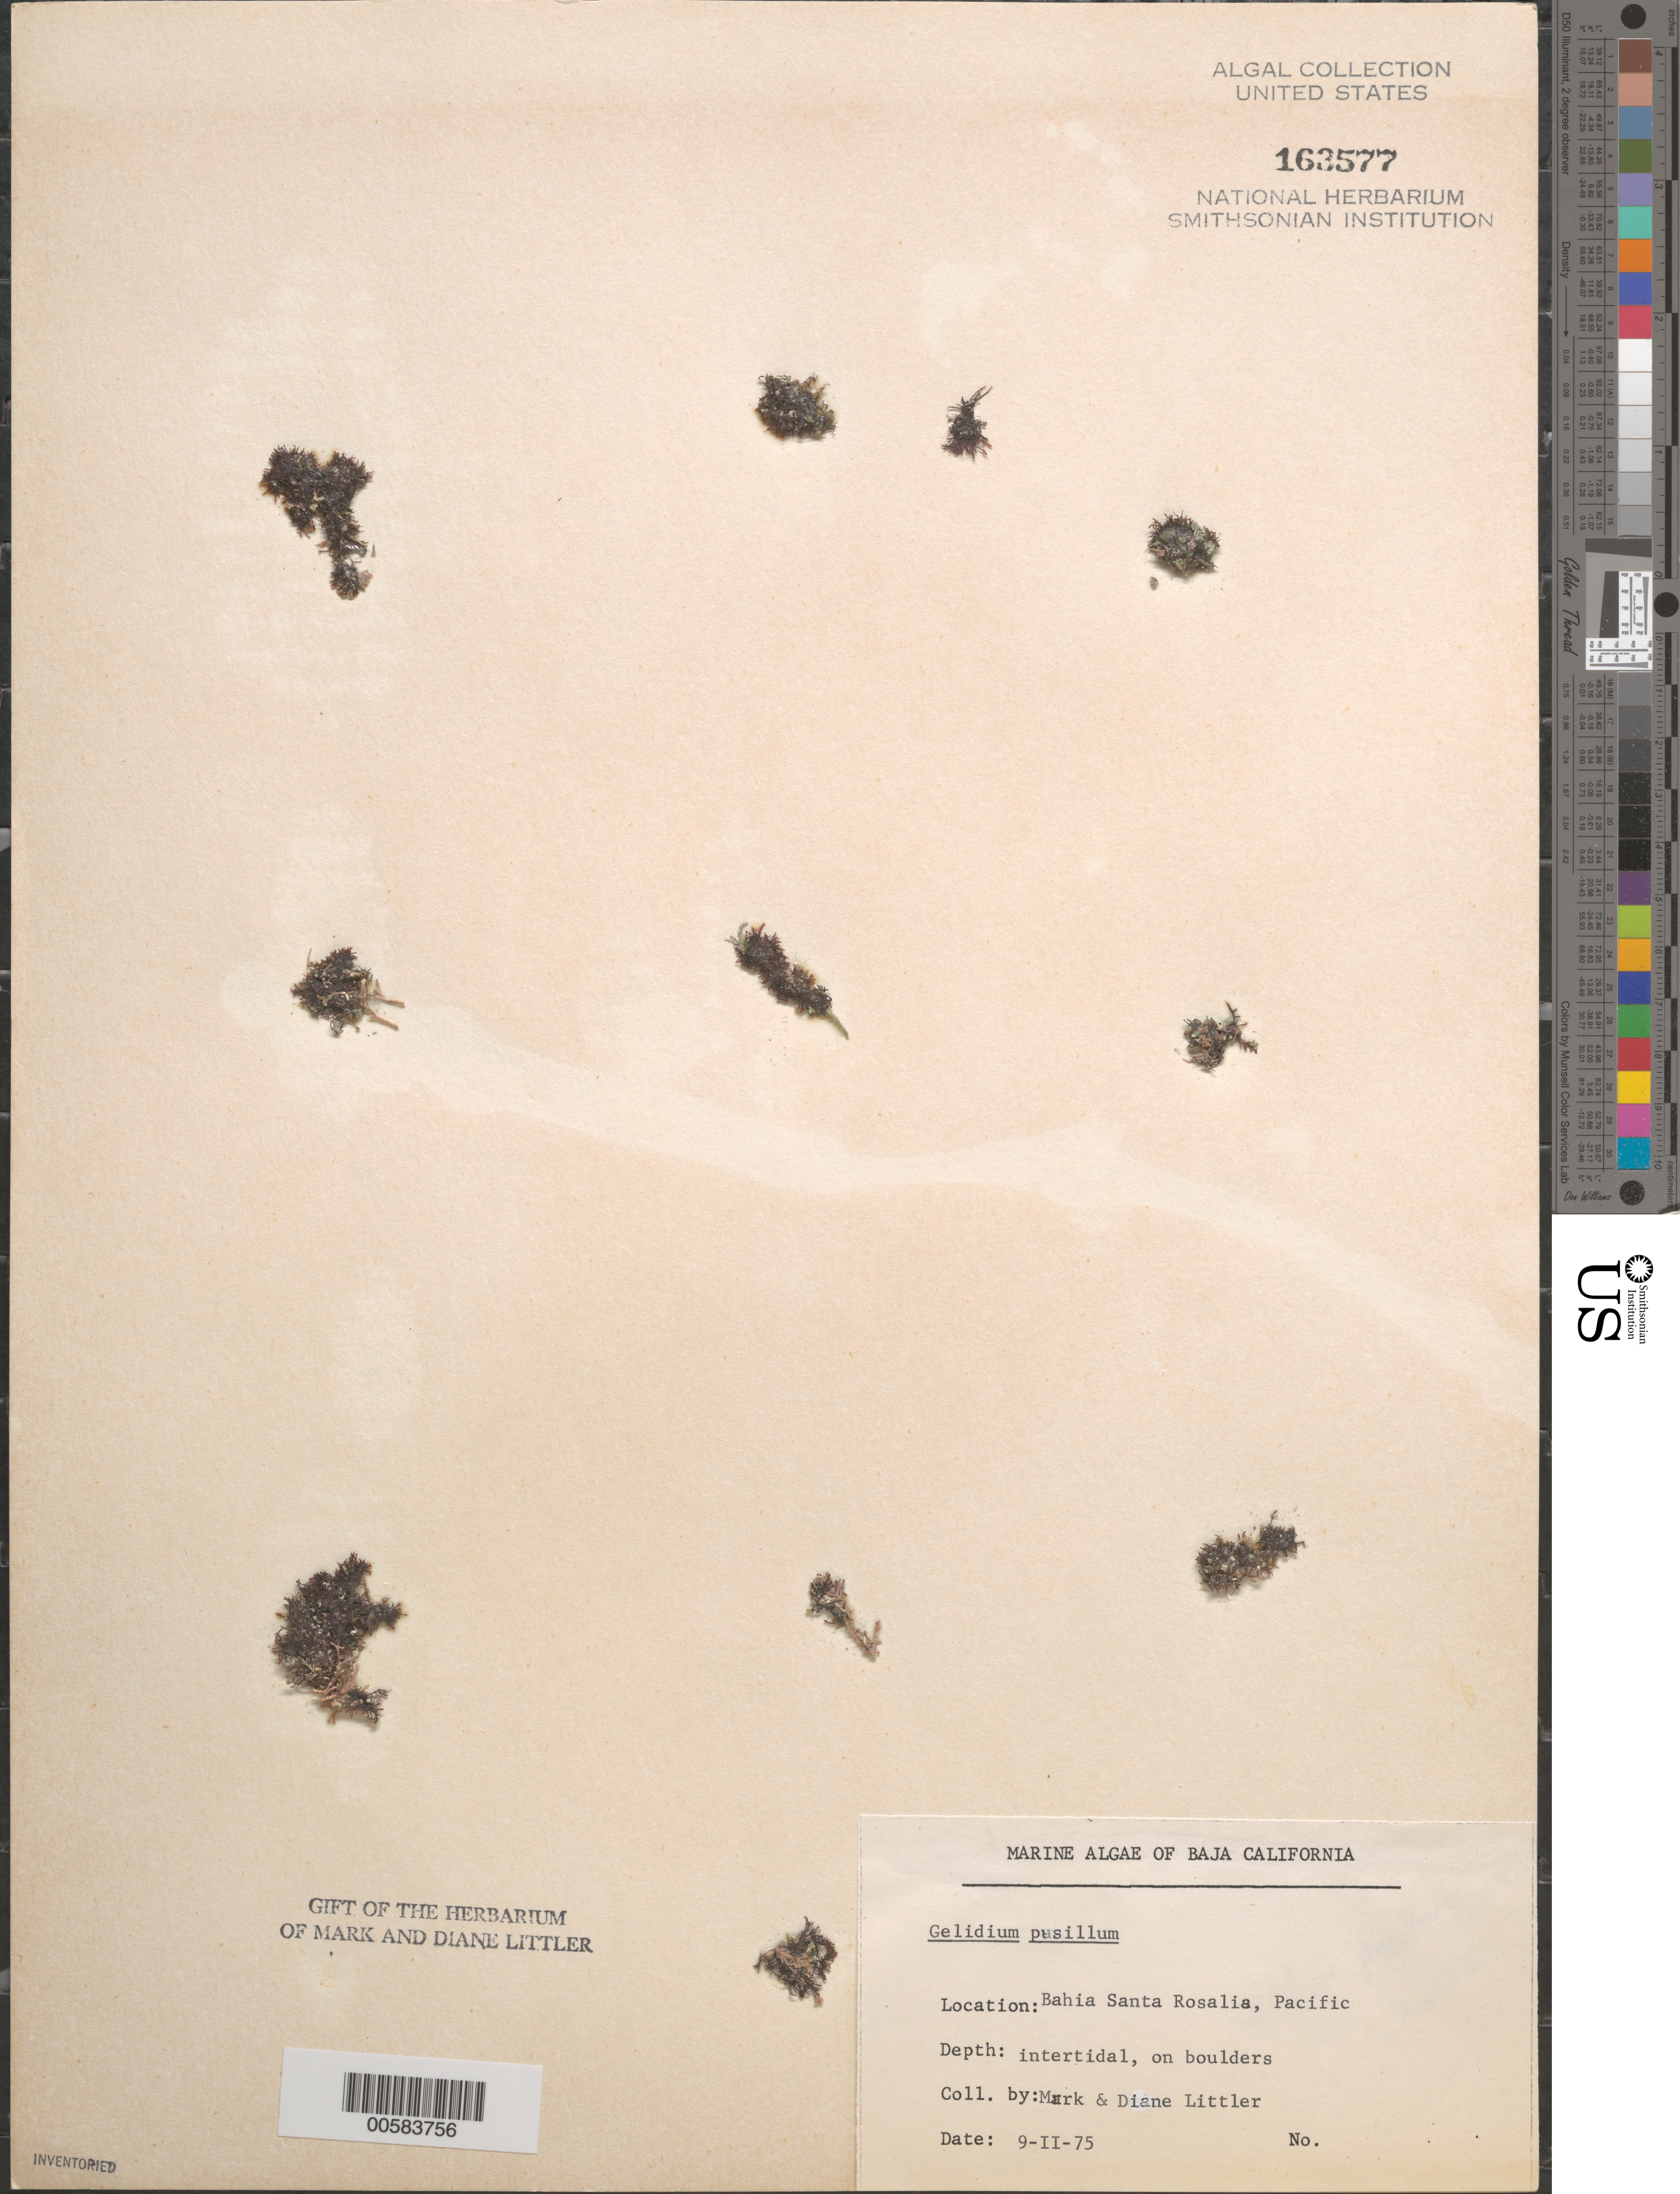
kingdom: Plantae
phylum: Rhodophyta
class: Florideophyceae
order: Gelidiales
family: Gelidiaceae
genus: Gelidium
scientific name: Gelidium pusillum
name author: (Stackh.) Le Jol.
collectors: M. M. Littler & D. S. Littler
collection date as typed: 09 Feb 1975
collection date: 1975-02-09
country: Mexico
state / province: Baja California Sur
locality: Bahia Santa Rosalia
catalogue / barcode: US 163577